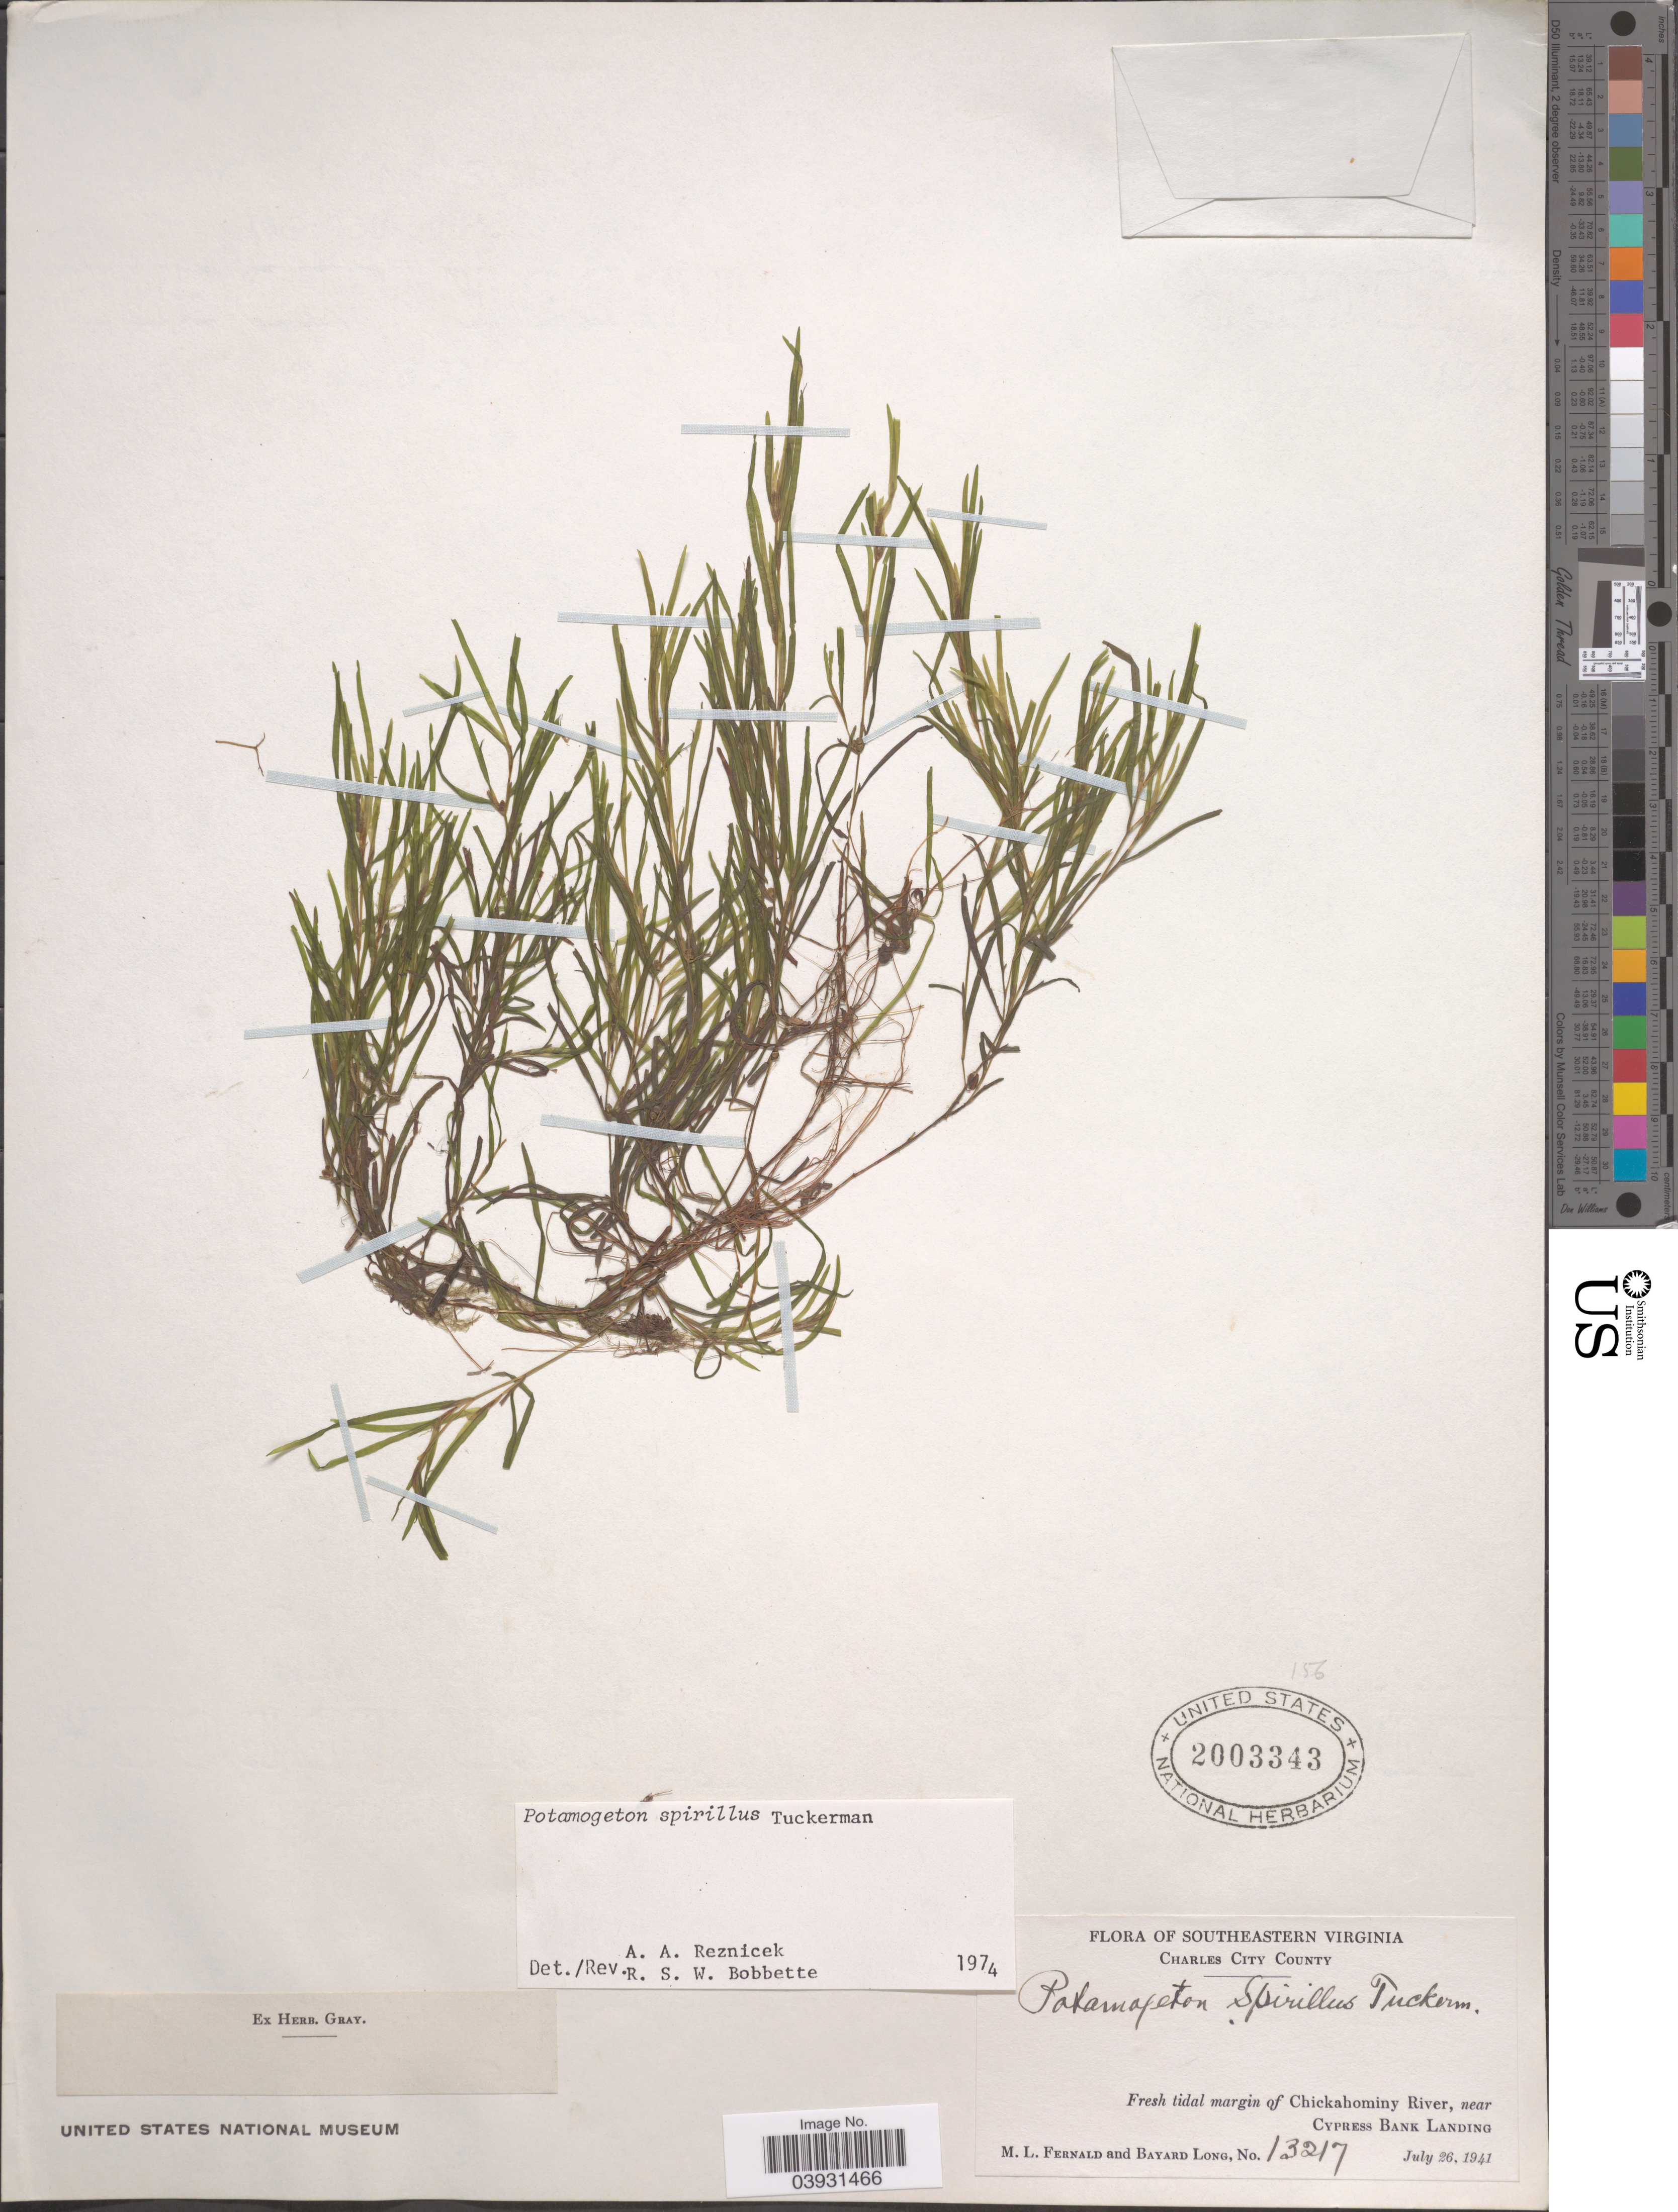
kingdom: Plantae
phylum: Tracheophyta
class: Liliopsida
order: Alismatales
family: Potamogetonaceae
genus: Potamogeton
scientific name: Potamogeton spirillus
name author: Tuck.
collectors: M. L. Fernald & B. Long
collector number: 13217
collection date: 1941-07-26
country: United States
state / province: Virginia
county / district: Charles City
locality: Southeastern Virginia. Charles City County. Fresh tidal margin of Chickahominy River, near Cypress Bank Landing.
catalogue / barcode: US 2003343